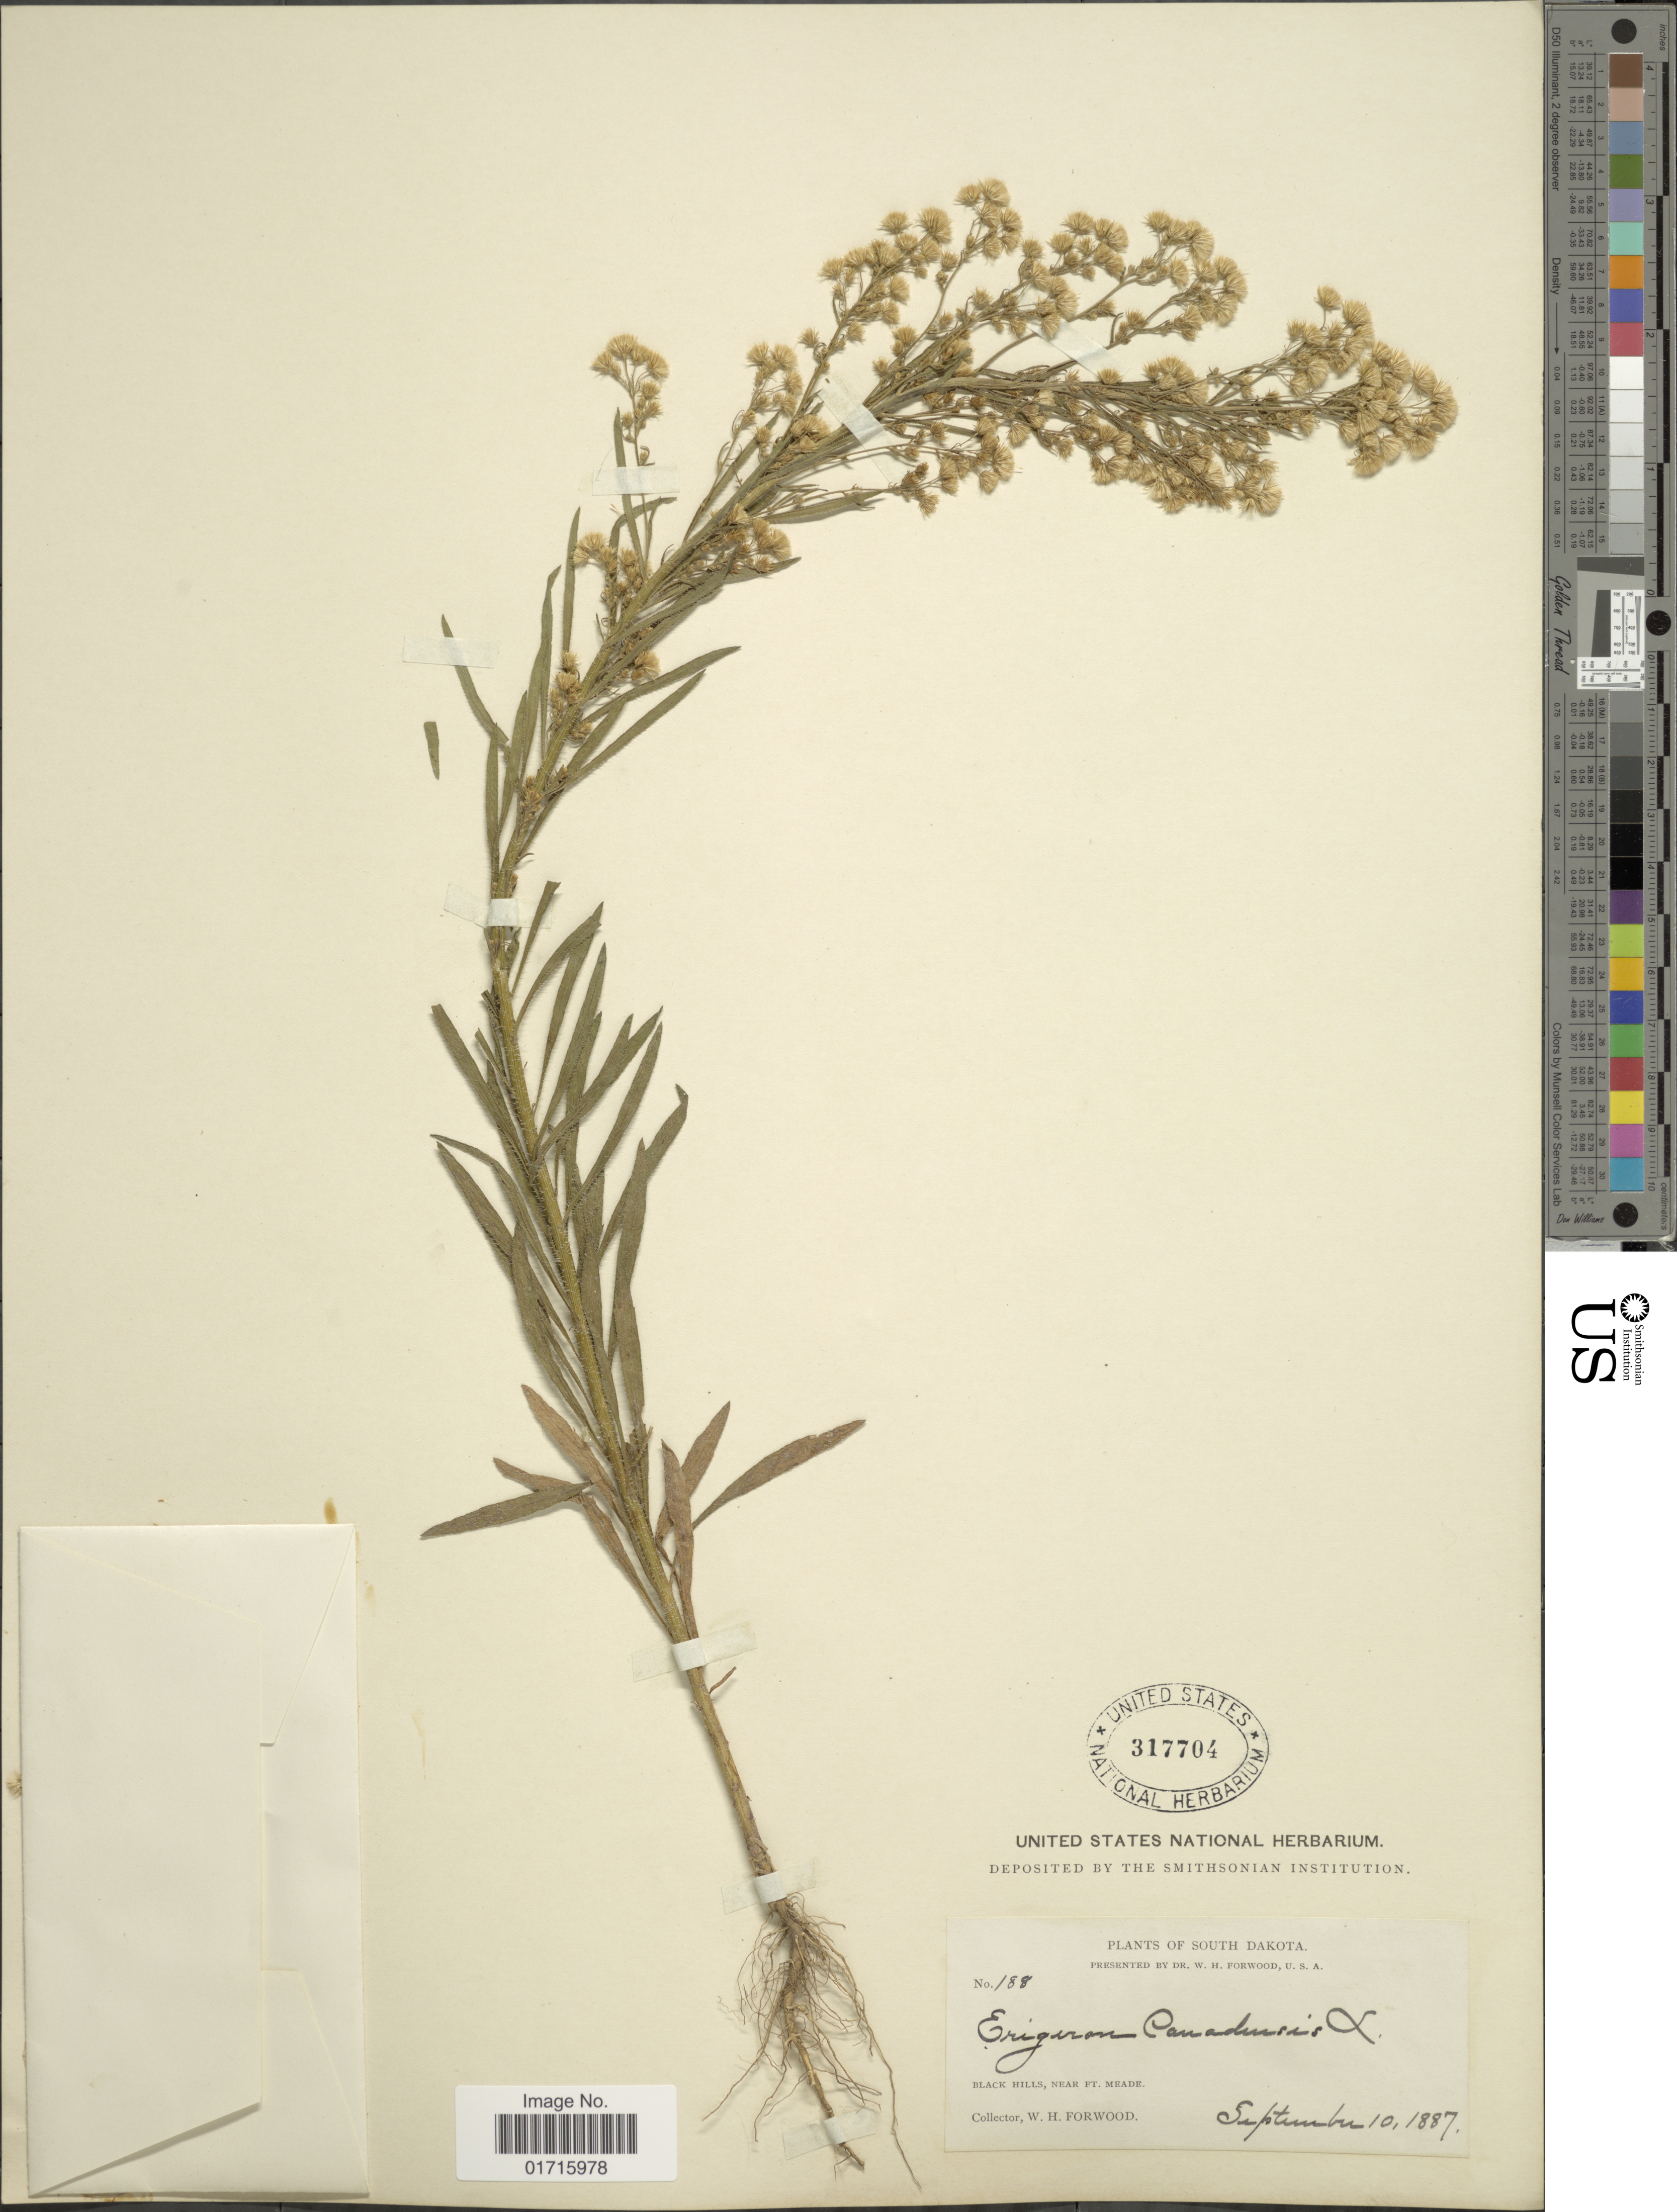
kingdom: Plantae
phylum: Tracheophyta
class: Magnoliopsida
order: Asterales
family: Asteraceae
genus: Conyza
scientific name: Conyza canadensis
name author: (L.) Cronq.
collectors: W. Forwood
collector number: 188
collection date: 1887-09-10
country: United States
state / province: South Dakota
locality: Black Hills, Near Ft. Meade.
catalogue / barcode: US 317704